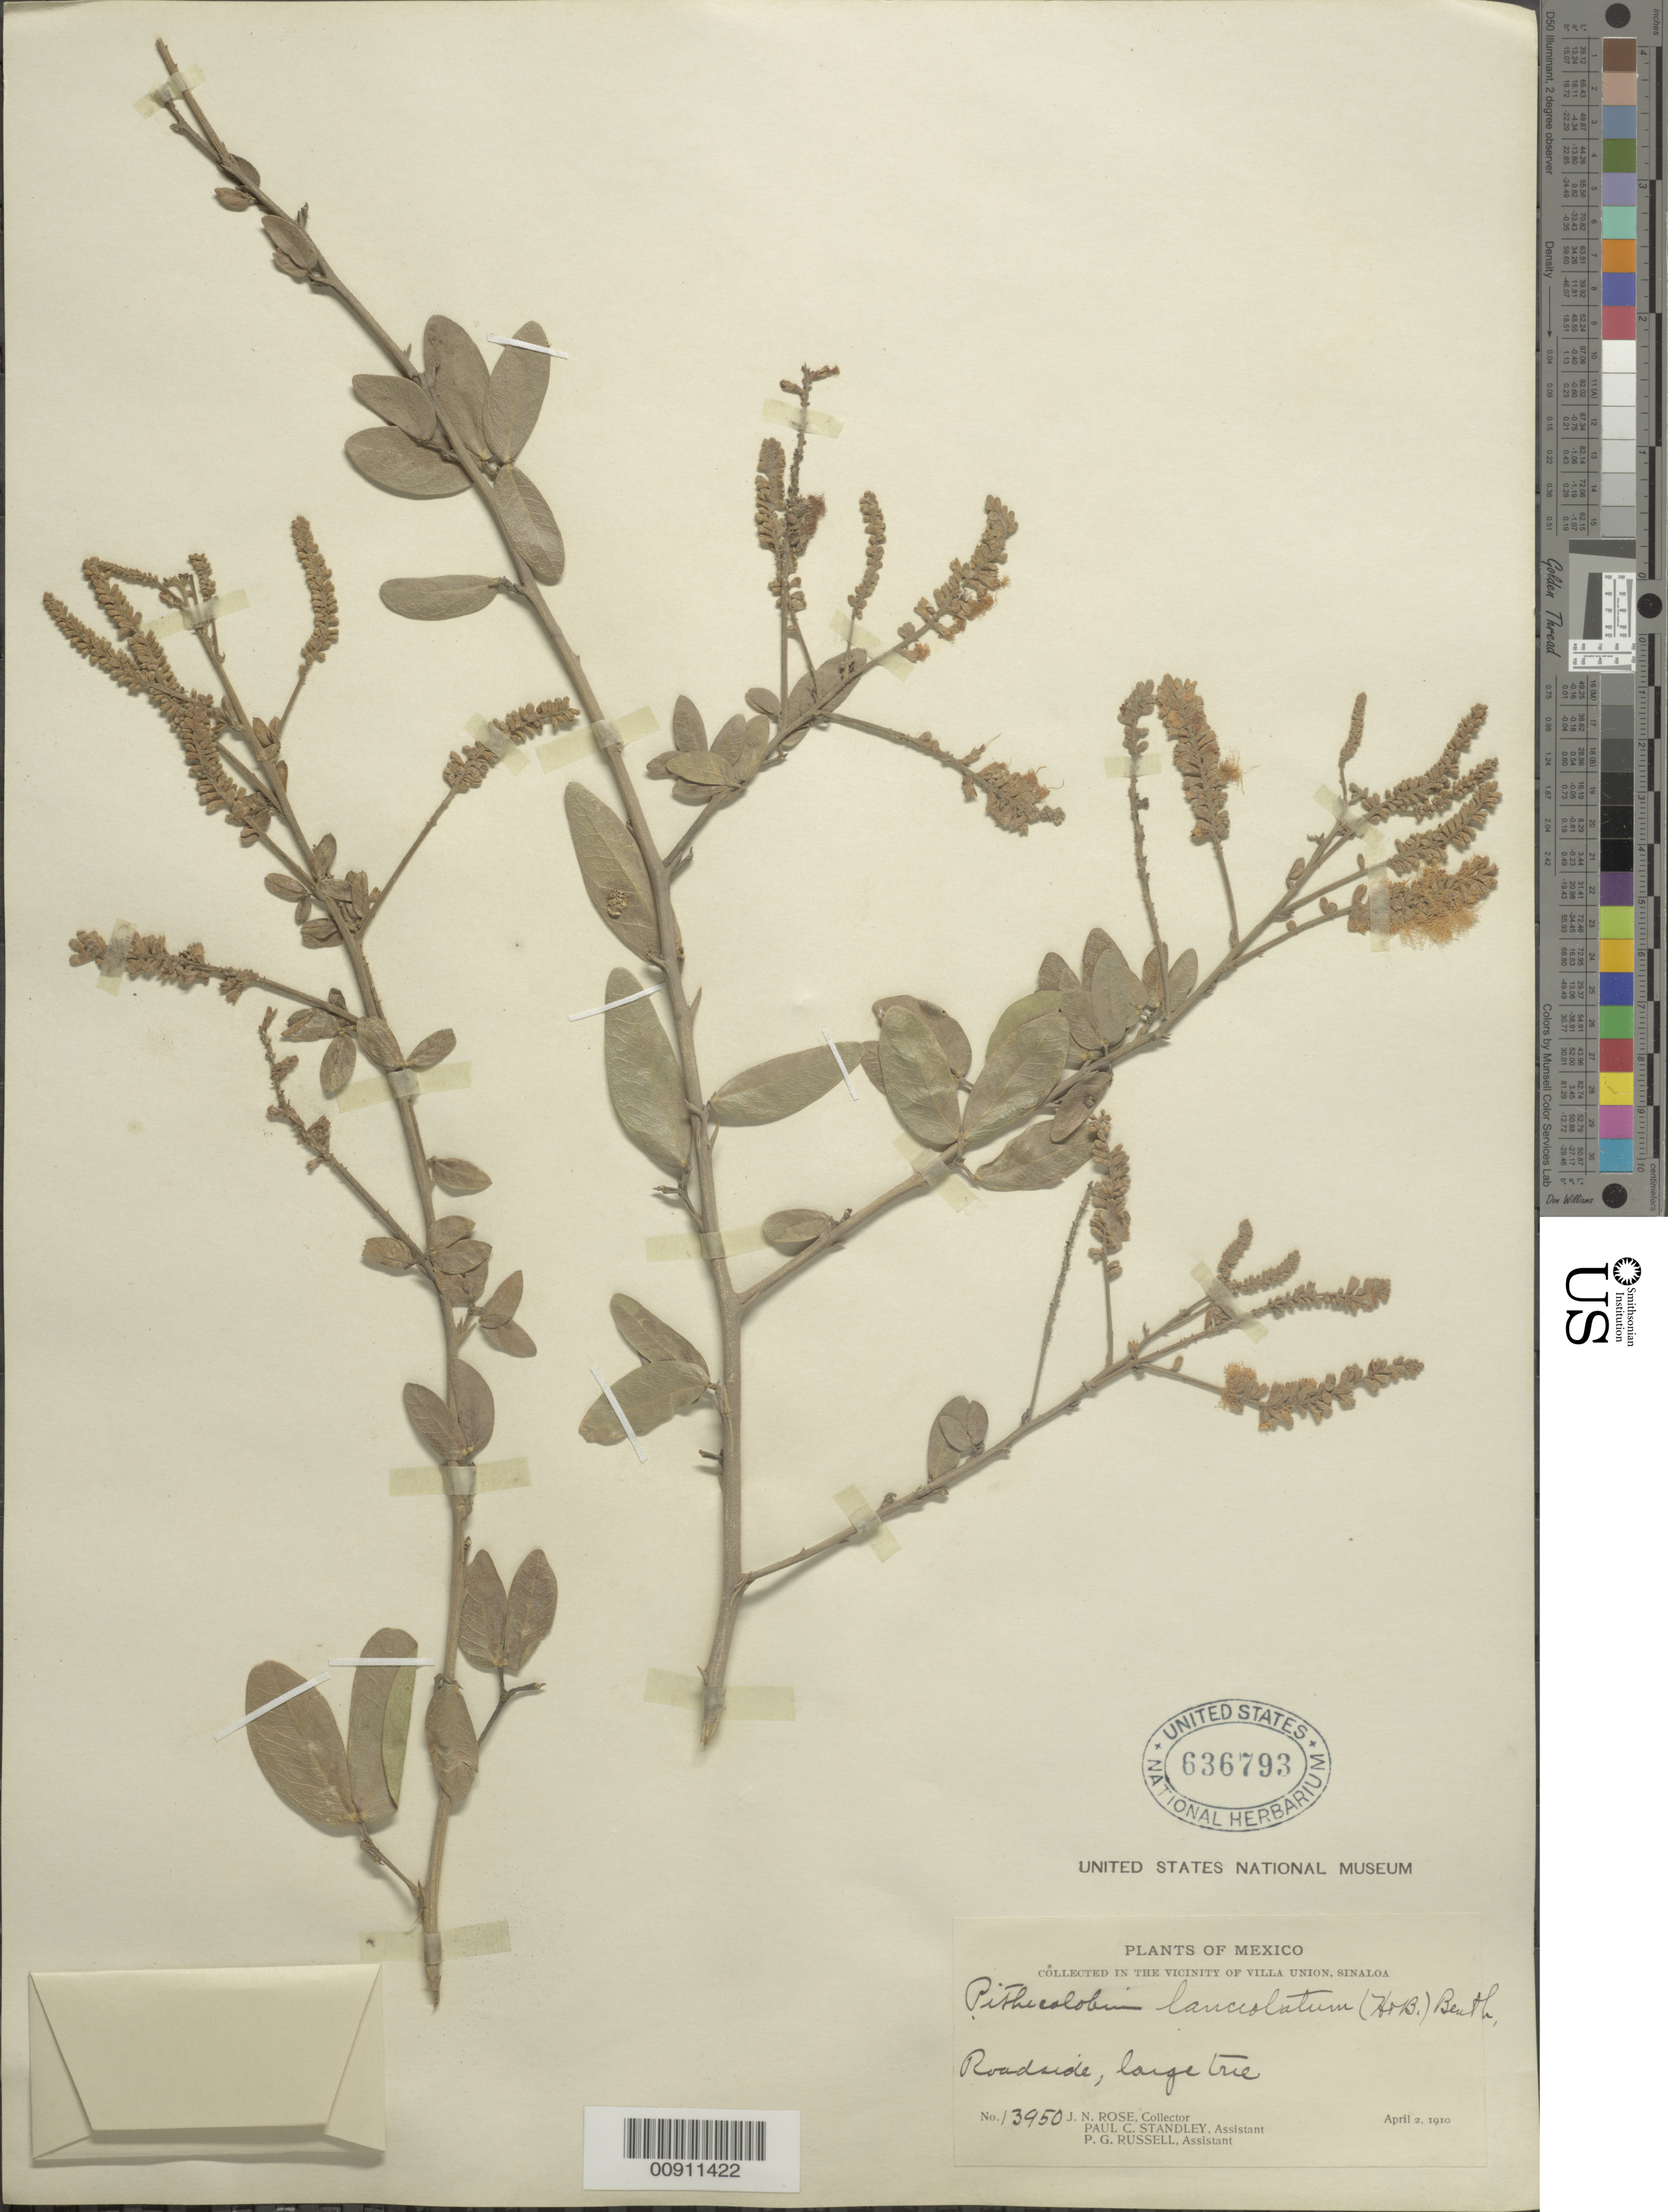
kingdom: Plantae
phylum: Tracheophyta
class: Magnoliopsida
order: Fabales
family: Fabaceae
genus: Pithecellobium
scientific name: Pithecellobium lanceolatum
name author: (Humb. & Bonpl. ex Willd.) Benth.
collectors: J. N. Rose, P. C. Standley & P. G. Russell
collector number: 13950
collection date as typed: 02 Apr 1910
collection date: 1910-04-02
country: Mexico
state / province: Sinaloa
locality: In the vicinity of Villa Union, Sinaloa.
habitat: Roadside.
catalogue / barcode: US 636793